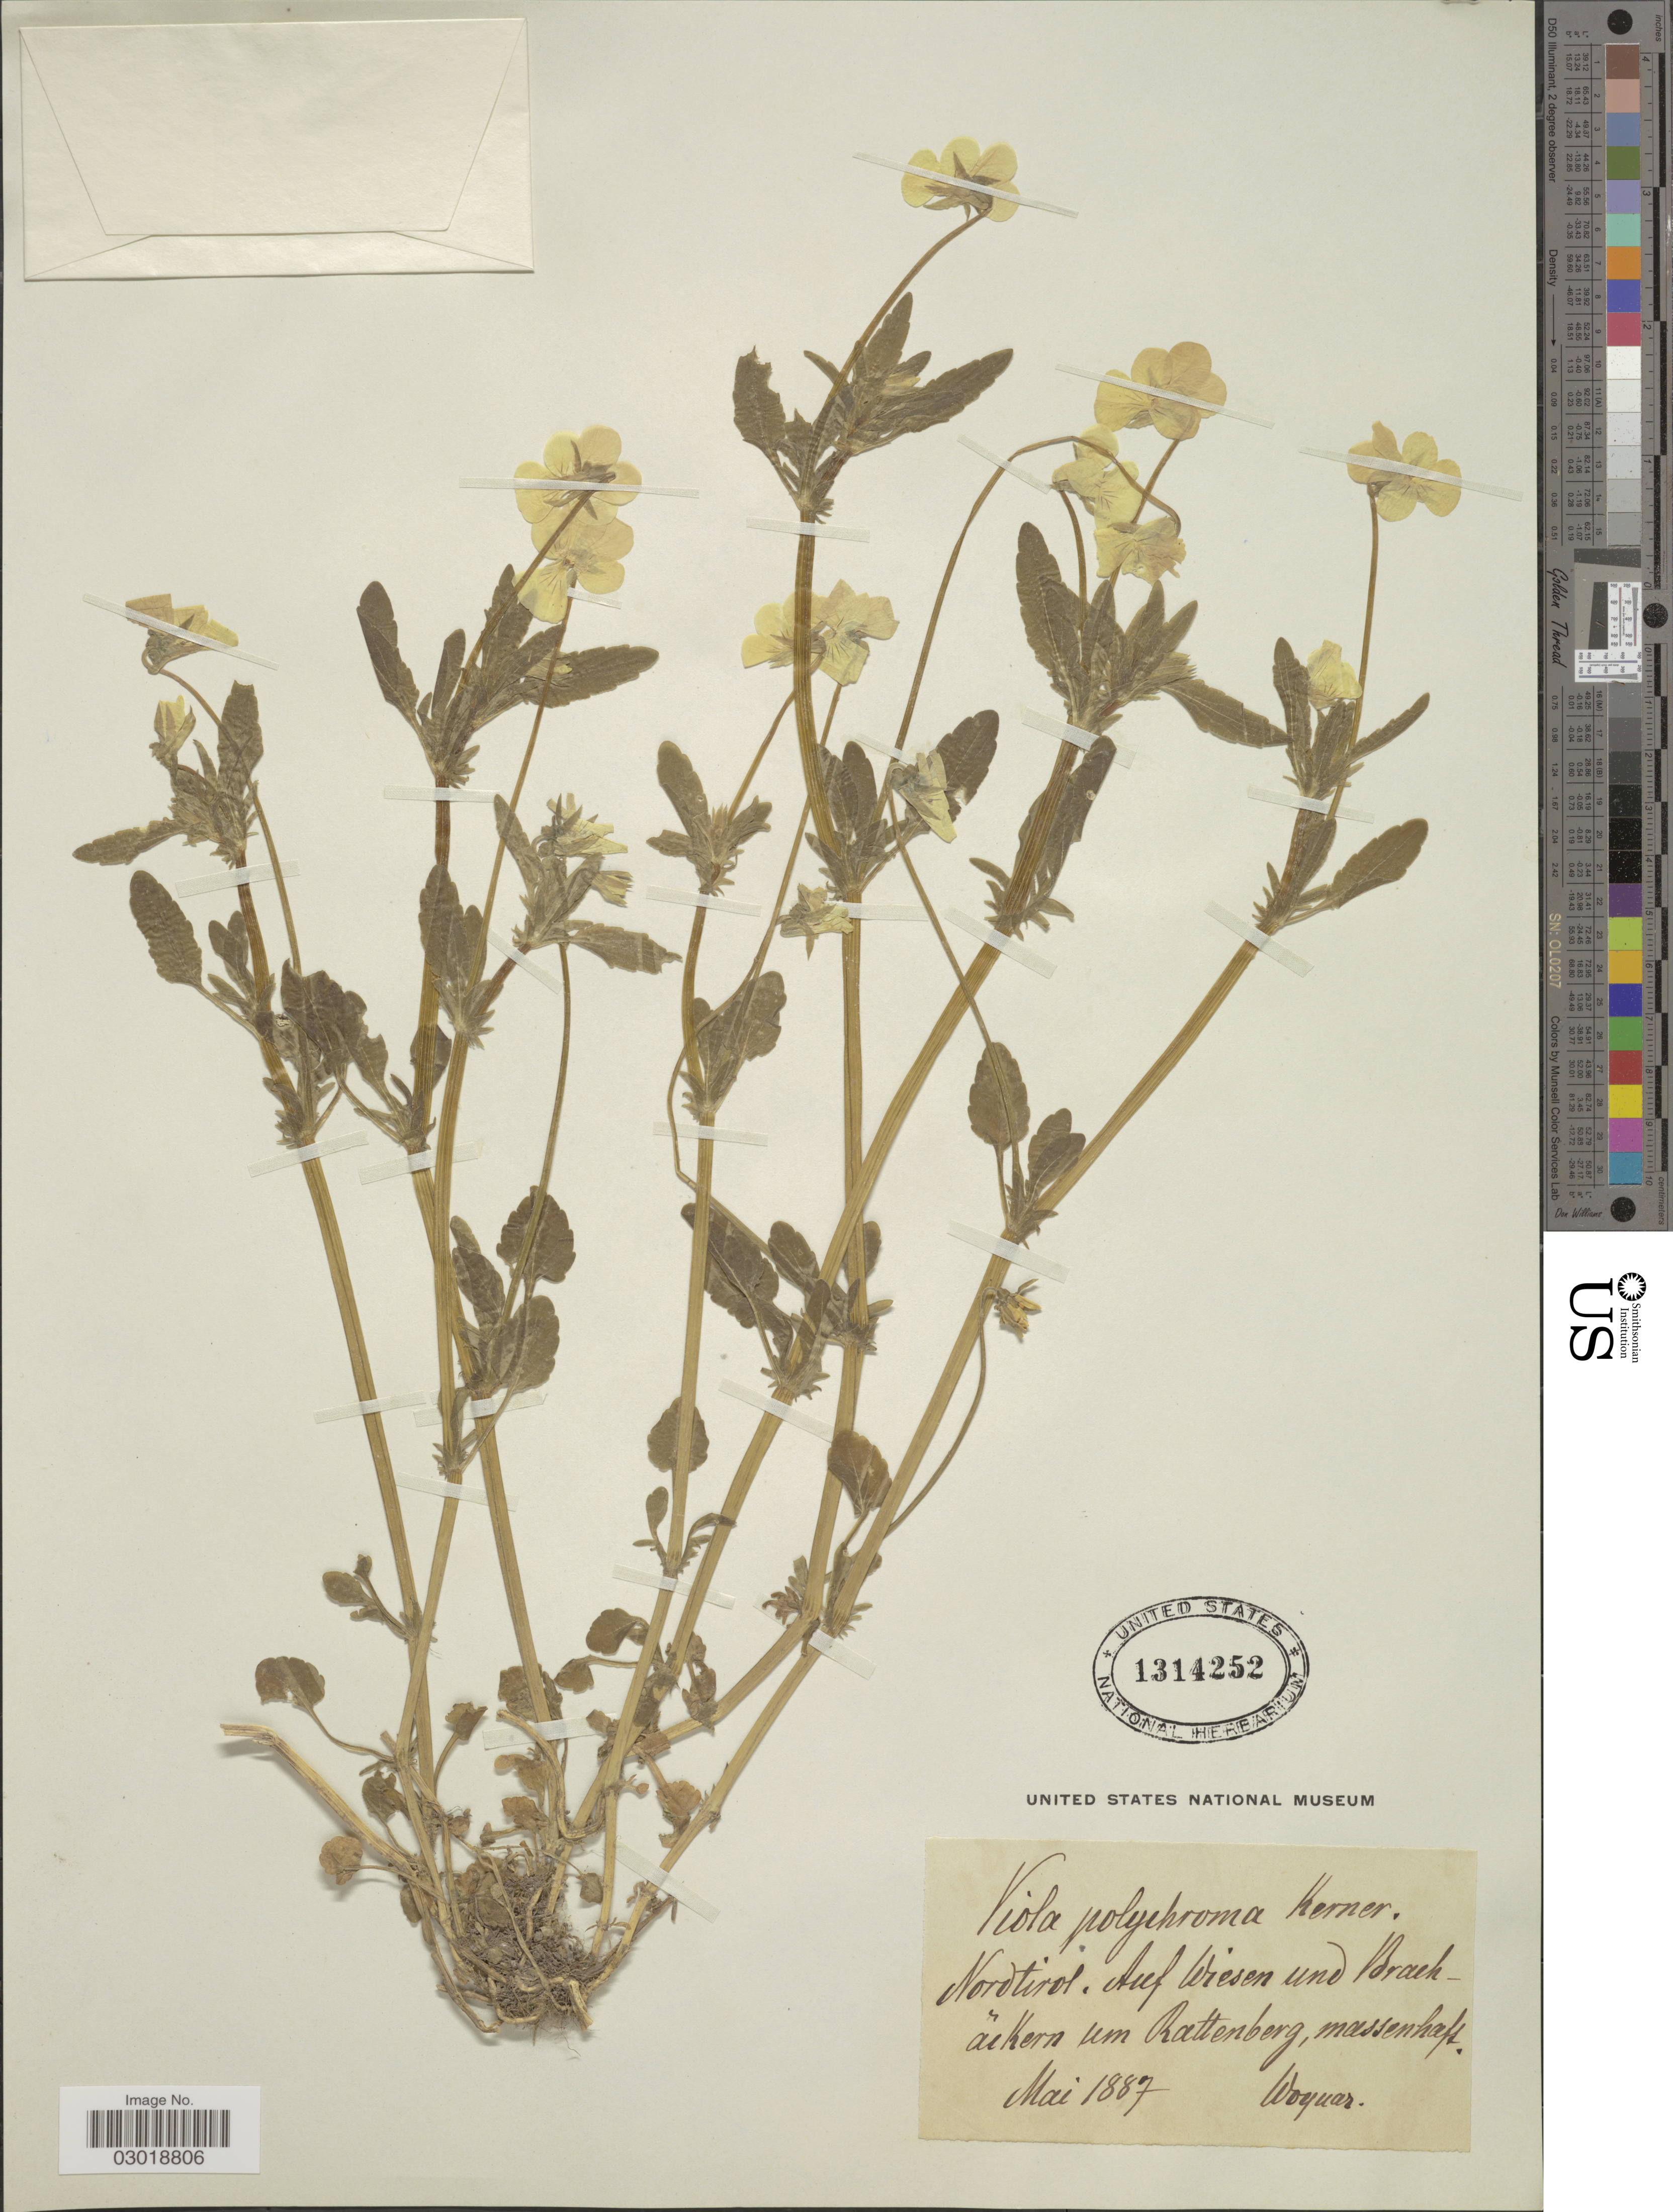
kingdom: Plantae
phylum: Tracheophyta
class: Magnoliopsida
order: Malpighiales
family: Violaceae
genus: Viola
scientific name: Viola polychroma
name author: A. Kern.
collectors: -. Woynar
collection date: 1887-05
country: Austria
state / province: Tirol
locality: Nordtirol. Auf Wiesen und Brackackern um Rattenberg, massenhass.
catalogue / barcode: US 1314252